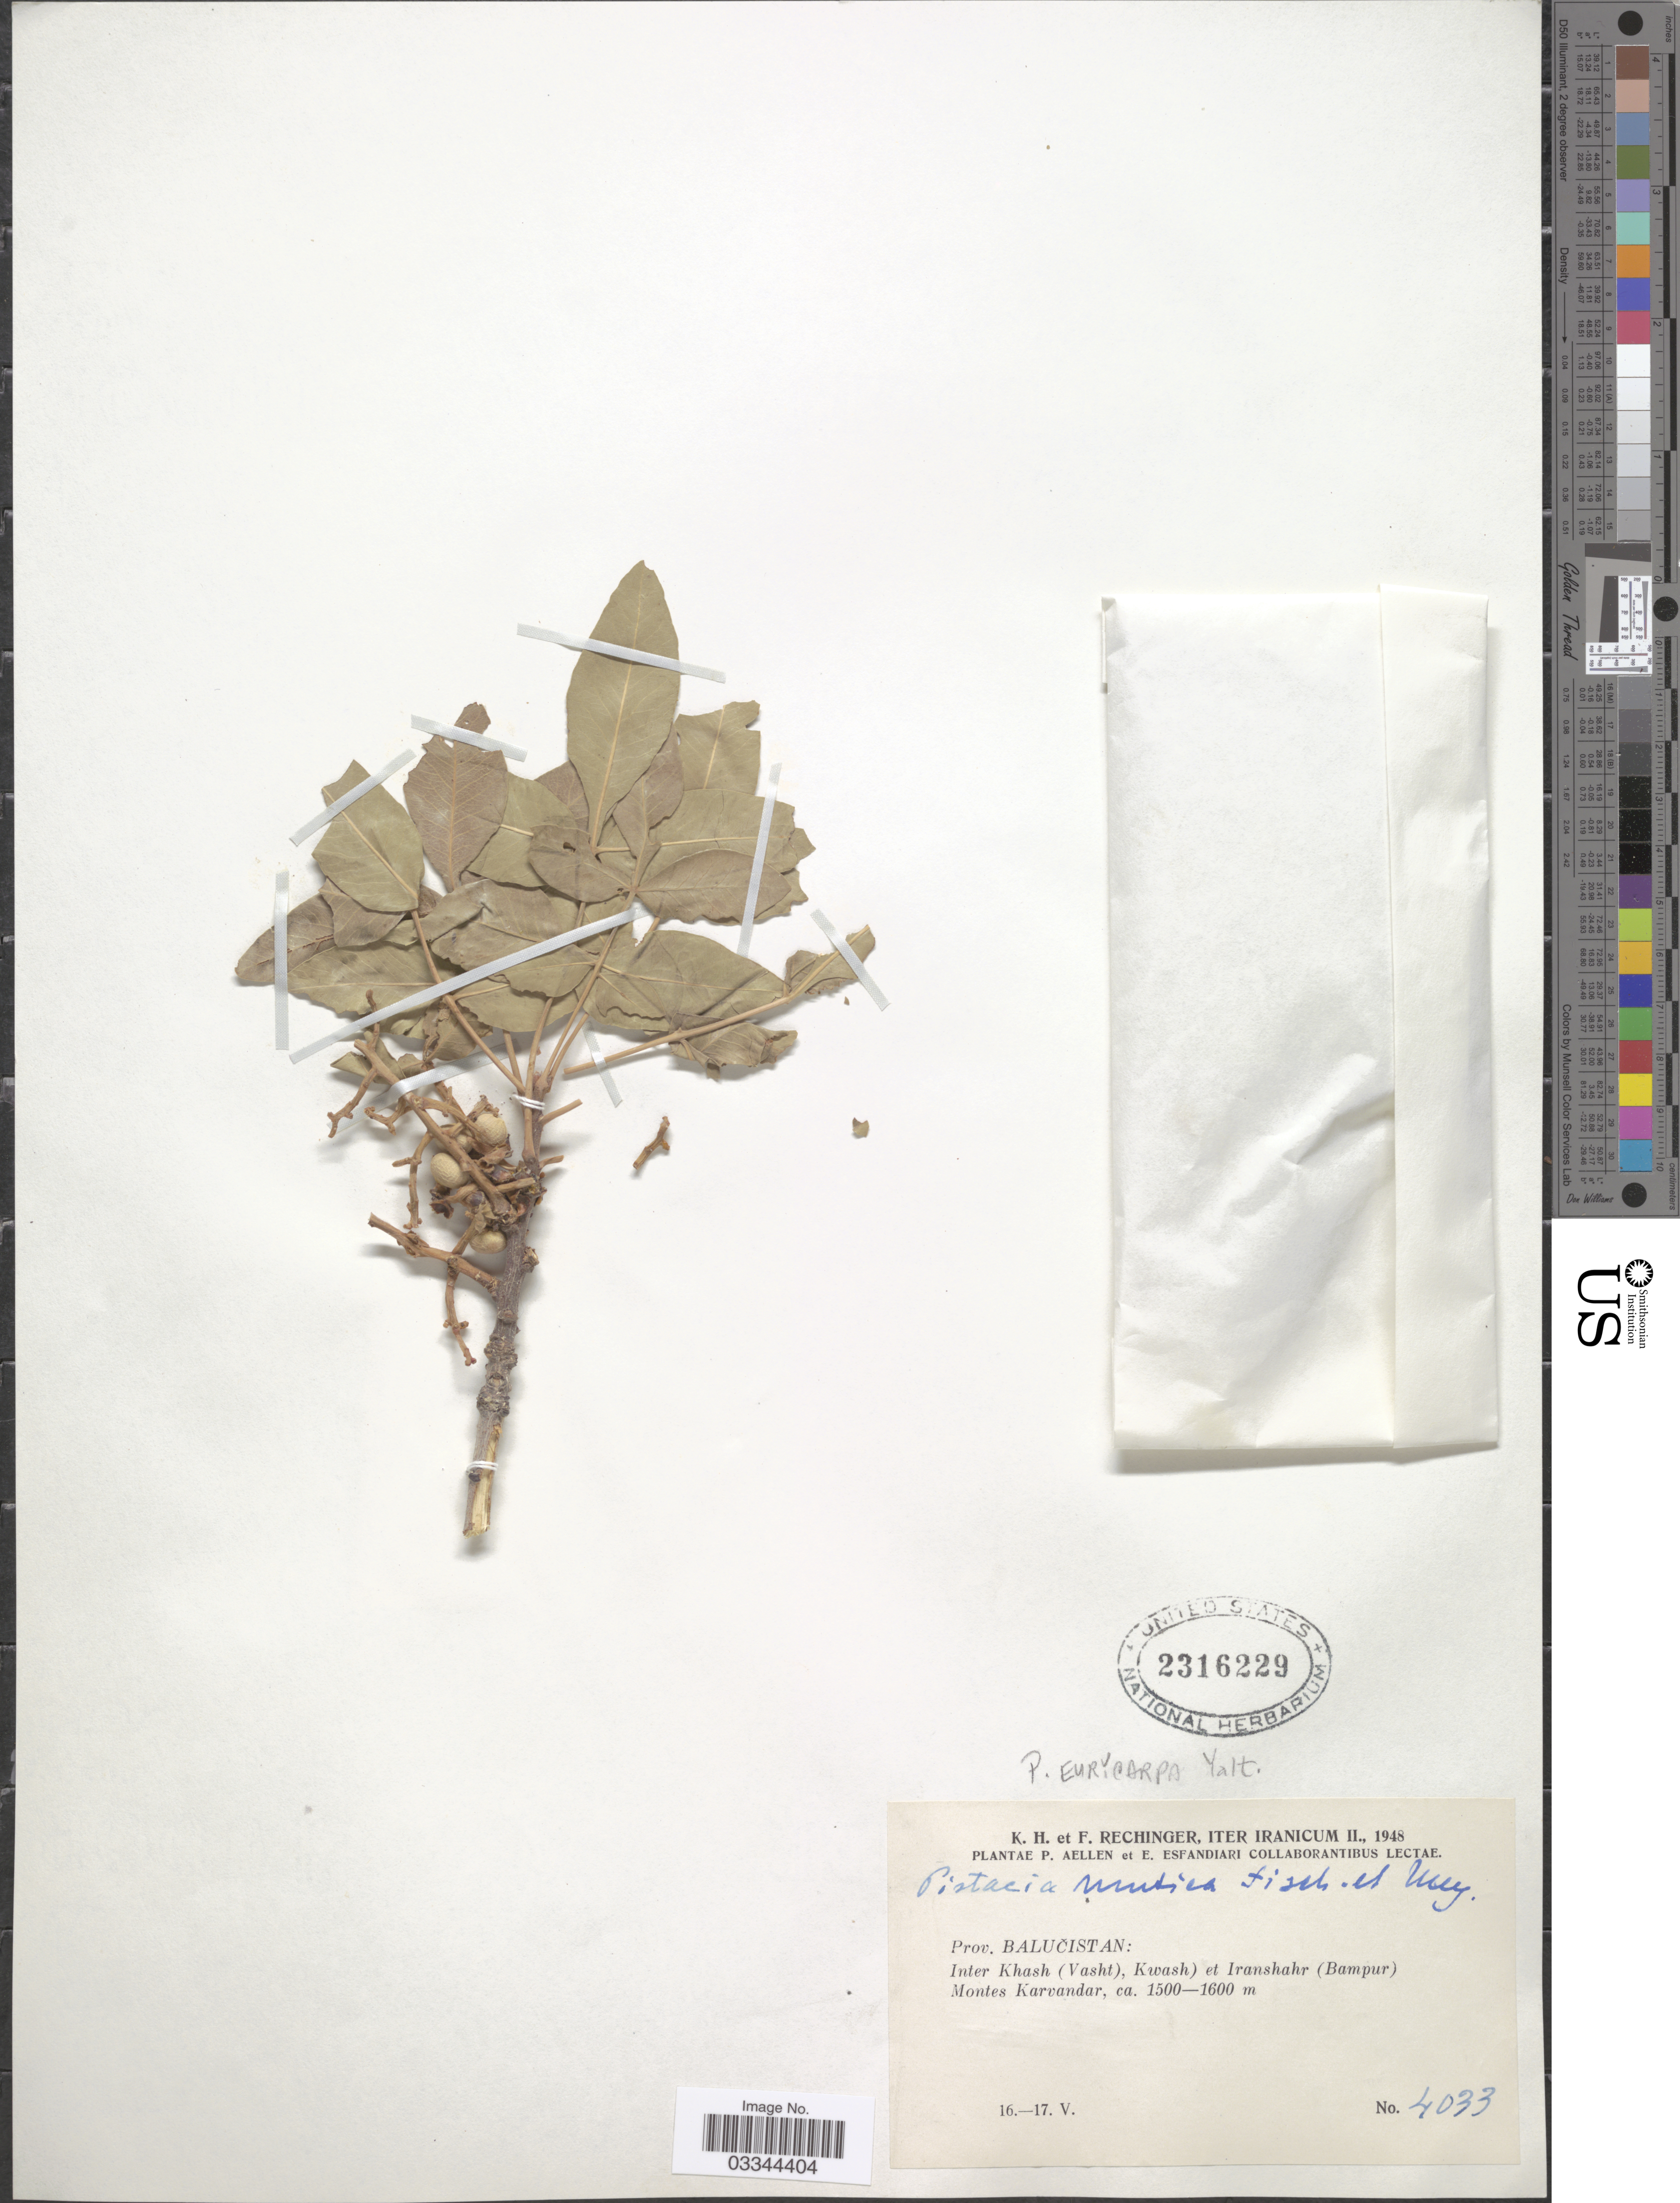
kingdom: Plantae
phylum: Tracheophyta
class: Magnoliopsida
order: Sapindales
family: Anacardiaceae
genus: Pistacia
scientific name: Pistacia eurycarpa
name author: Yaltirik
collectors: K. H. Rechinger & F. Rechinger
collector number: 4033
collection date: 1948-05-16/1948-05-17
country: Iran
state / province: Sistan and Baluchistan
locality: Iter Iranicum. Prov. Balučistan: Inter Khash (Vasht), Kwash) et Iranshahr (Bampur). Montes Karvandar.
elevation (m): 1500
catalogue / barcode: US 2316229